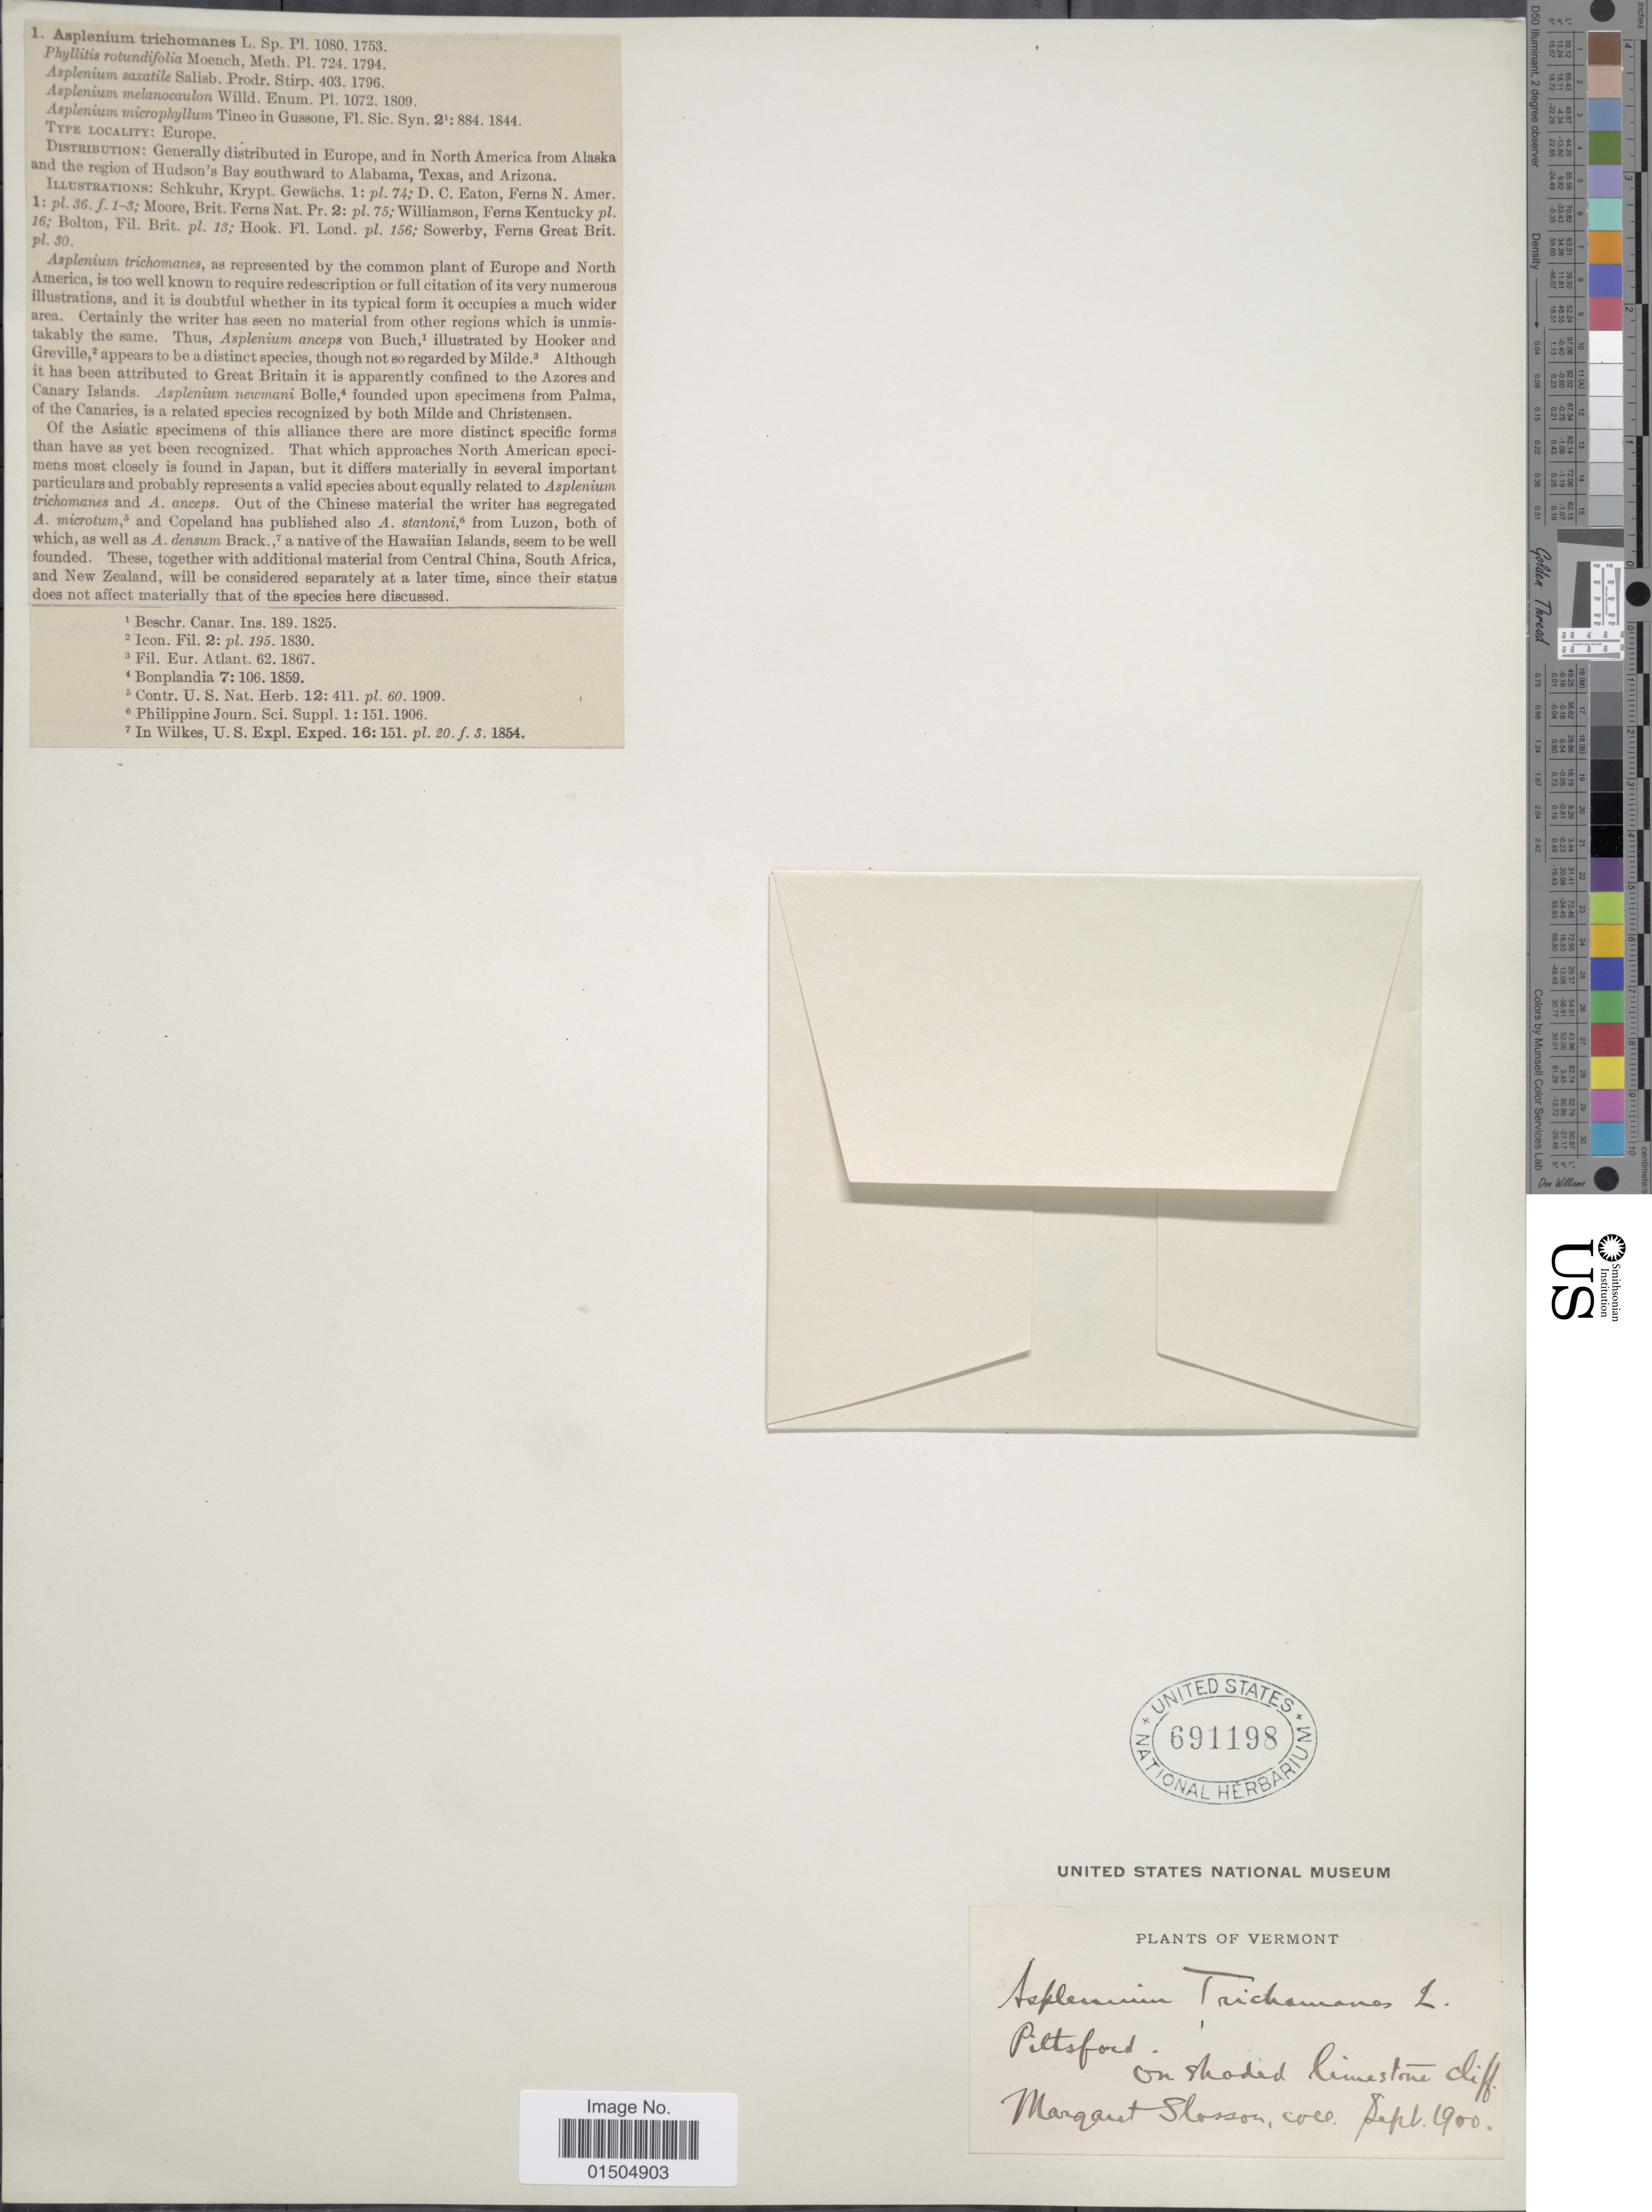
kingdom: Plantae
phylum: Tracheophyta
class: Polypodiopsida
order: Polypodiales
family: Aspleniaceae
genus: Asplenium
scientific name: Asplenium trichomanes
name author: L.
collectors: M. Slosson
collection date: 1900-09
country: United States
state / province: Vermont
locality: Piltsford, on shaded limestone cliff.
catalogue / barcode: US 691198